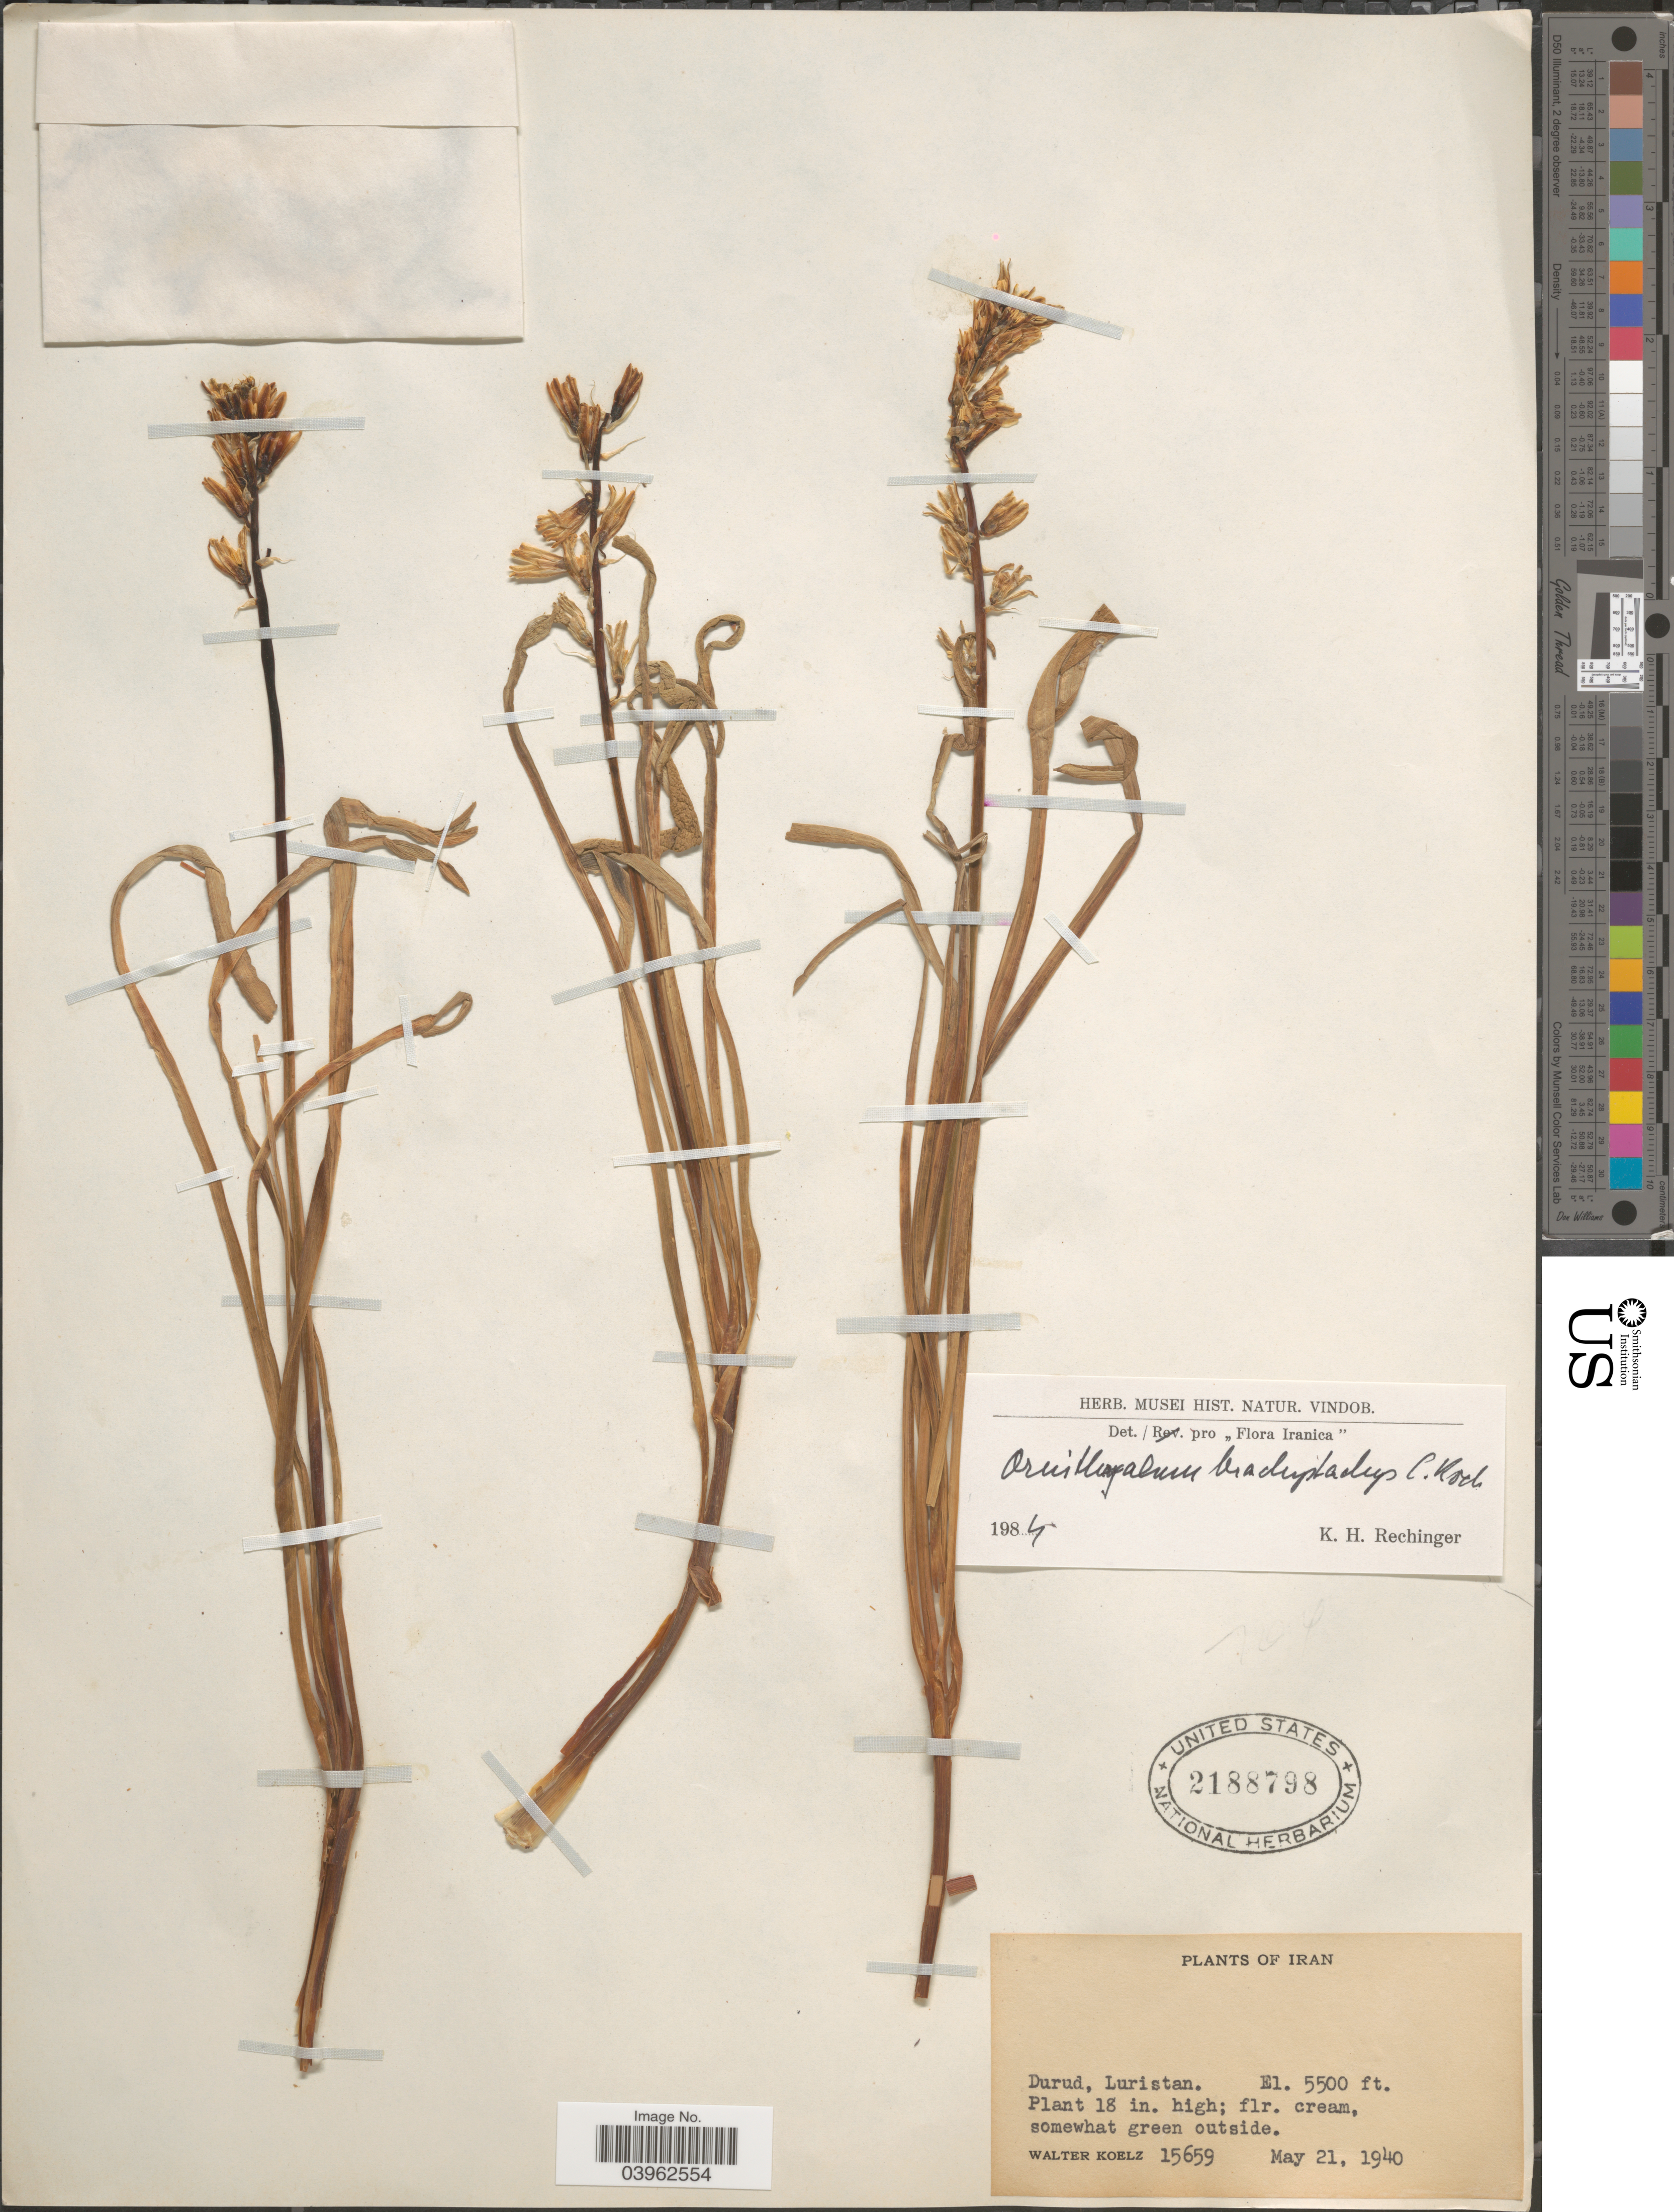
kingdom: Plantae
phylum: Tracheophyta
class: Liliopsida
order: Asparagales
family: Asparagaceae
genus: Ornithogalum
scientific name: Ornithogalum brachystachys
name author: K. Koch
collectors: W. N. Koelz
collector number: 15659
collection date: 1940-05-21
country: Iran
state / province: Lorestan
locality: Durud, Luristan.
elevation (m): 1676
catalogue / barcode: US 2188798